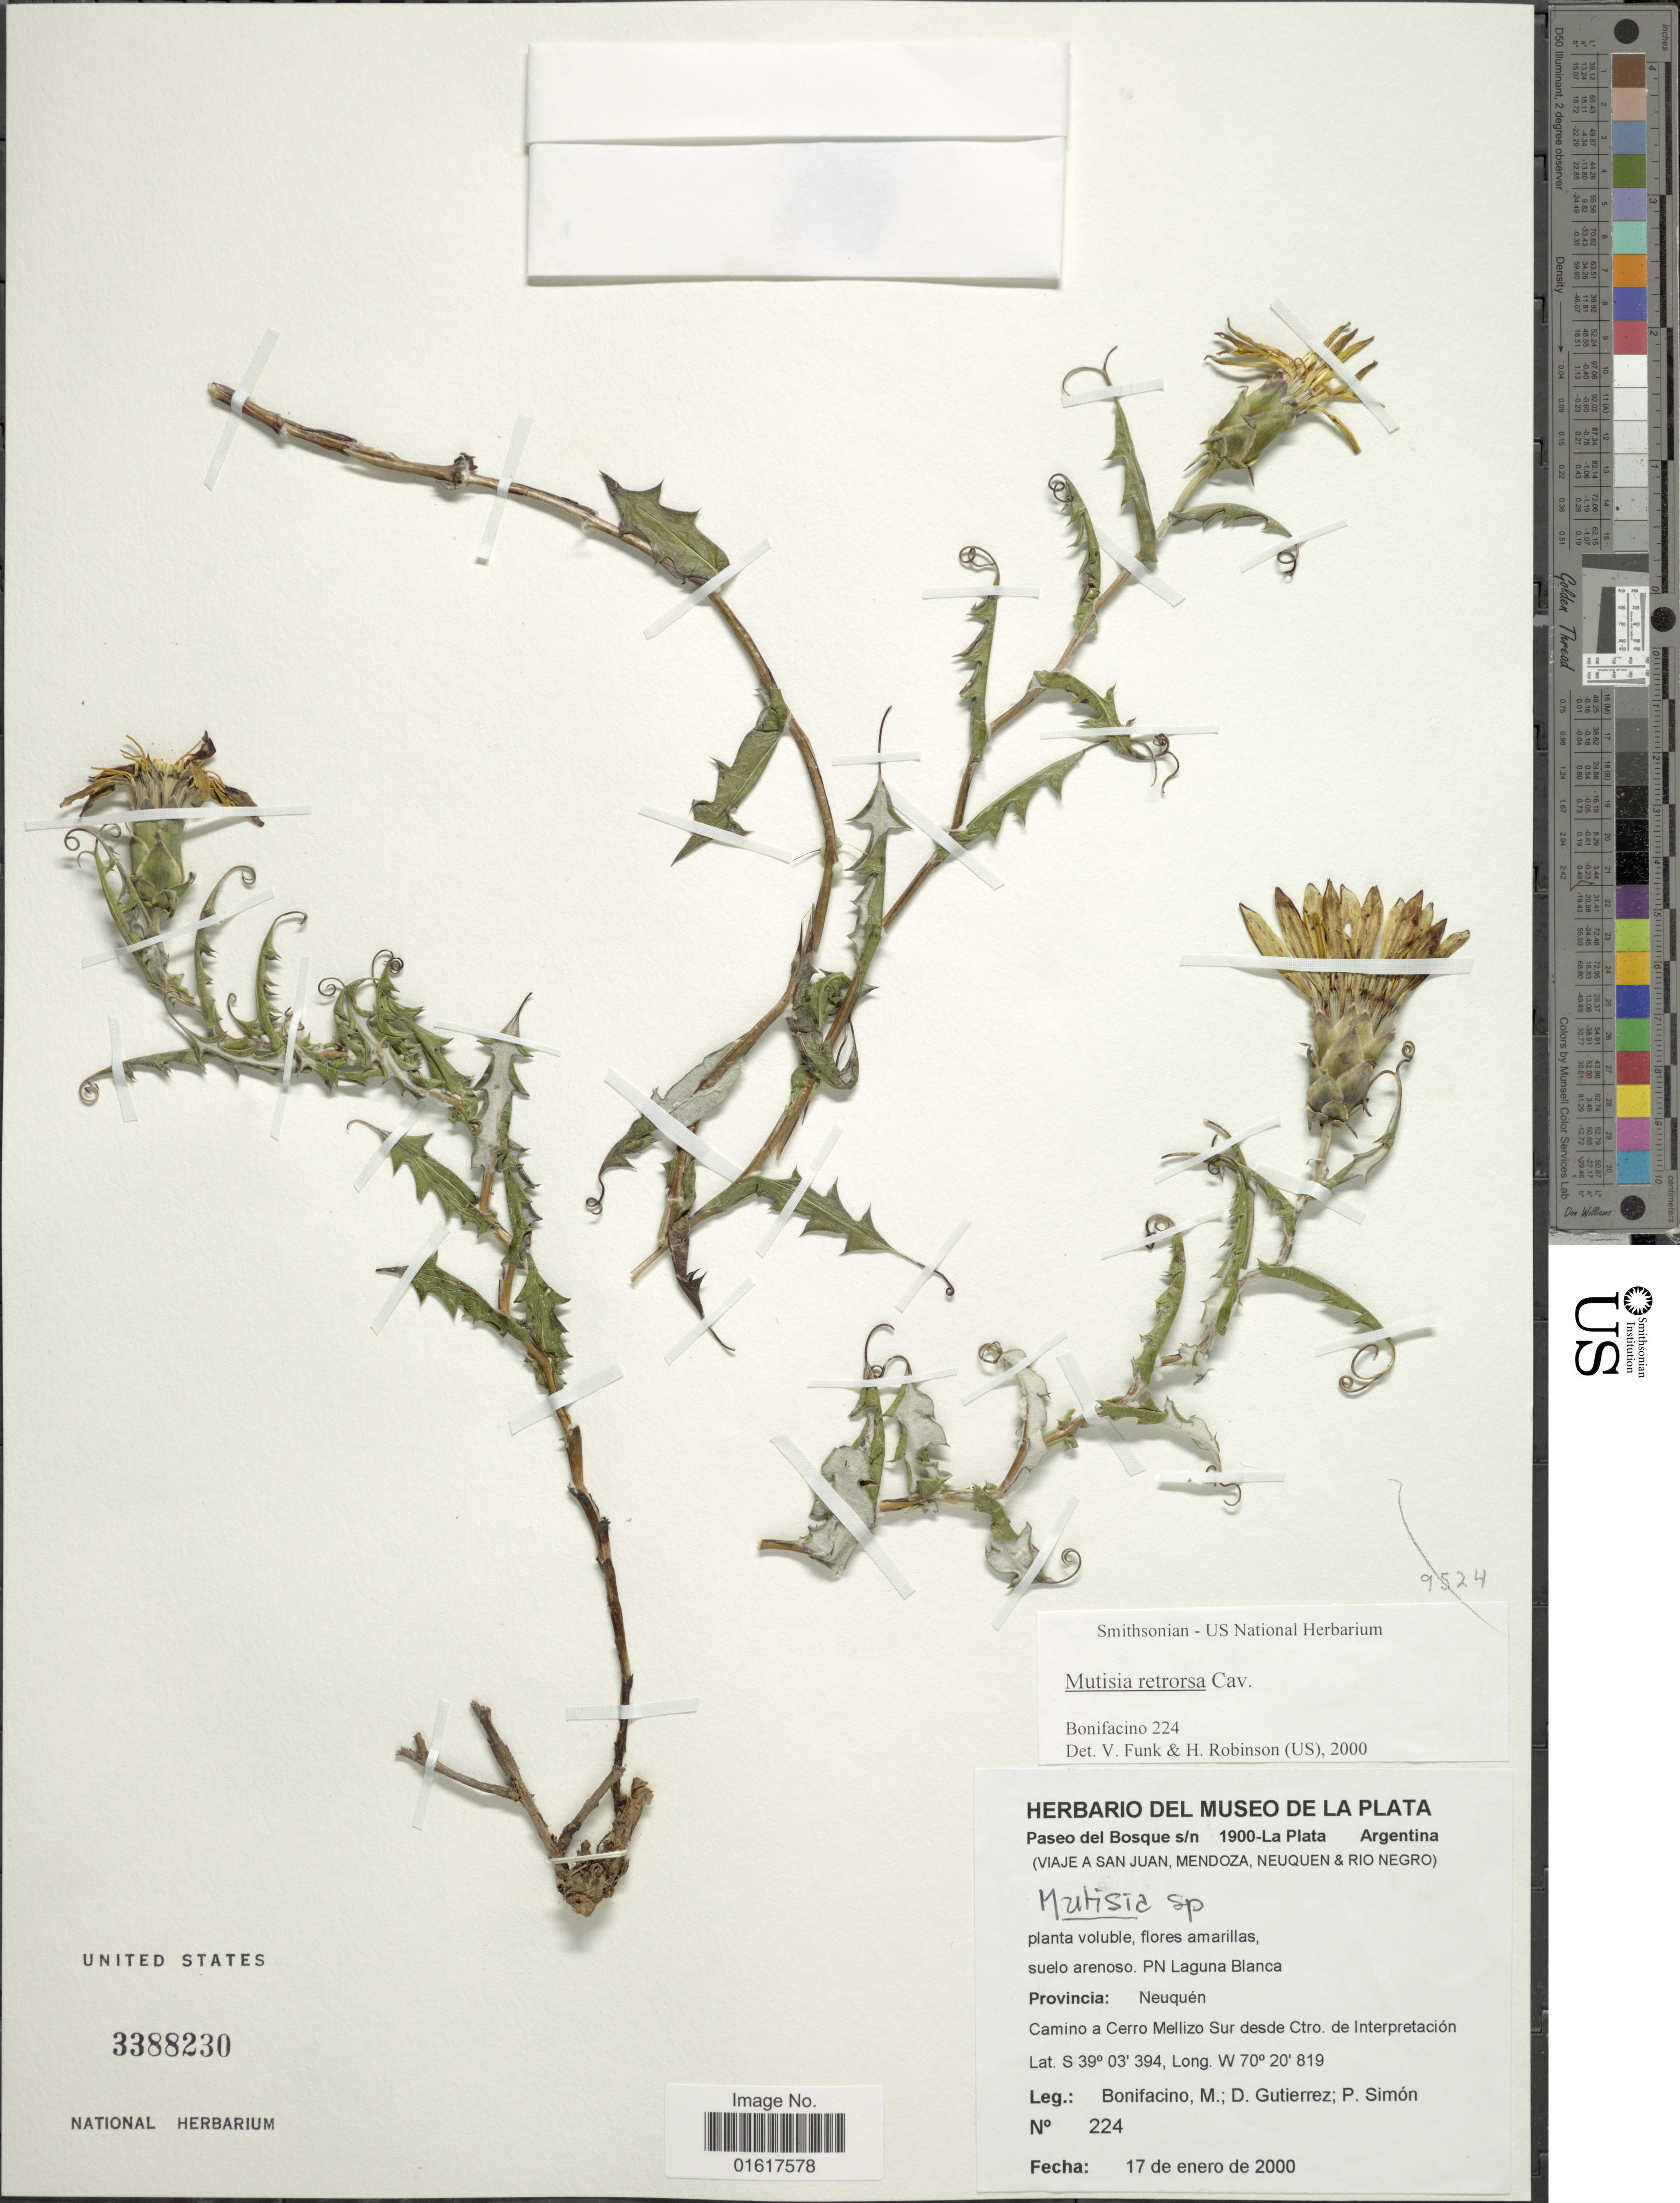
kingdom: Plantae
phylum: Tracheophyta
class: Magnoliopsida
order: Asterales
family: Asteraceae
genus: Mutisia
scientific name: Mutisia retrorsa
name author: Cav.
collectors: M. Bonifacino, D. G. Gutiérrez & P. Simon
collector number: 0224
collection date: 2000-01-17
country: Argentina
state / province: Neuquen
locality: Camino a Cerro Mellizo Sur desde Ctro. de Interpretación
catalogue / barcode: US 3388230